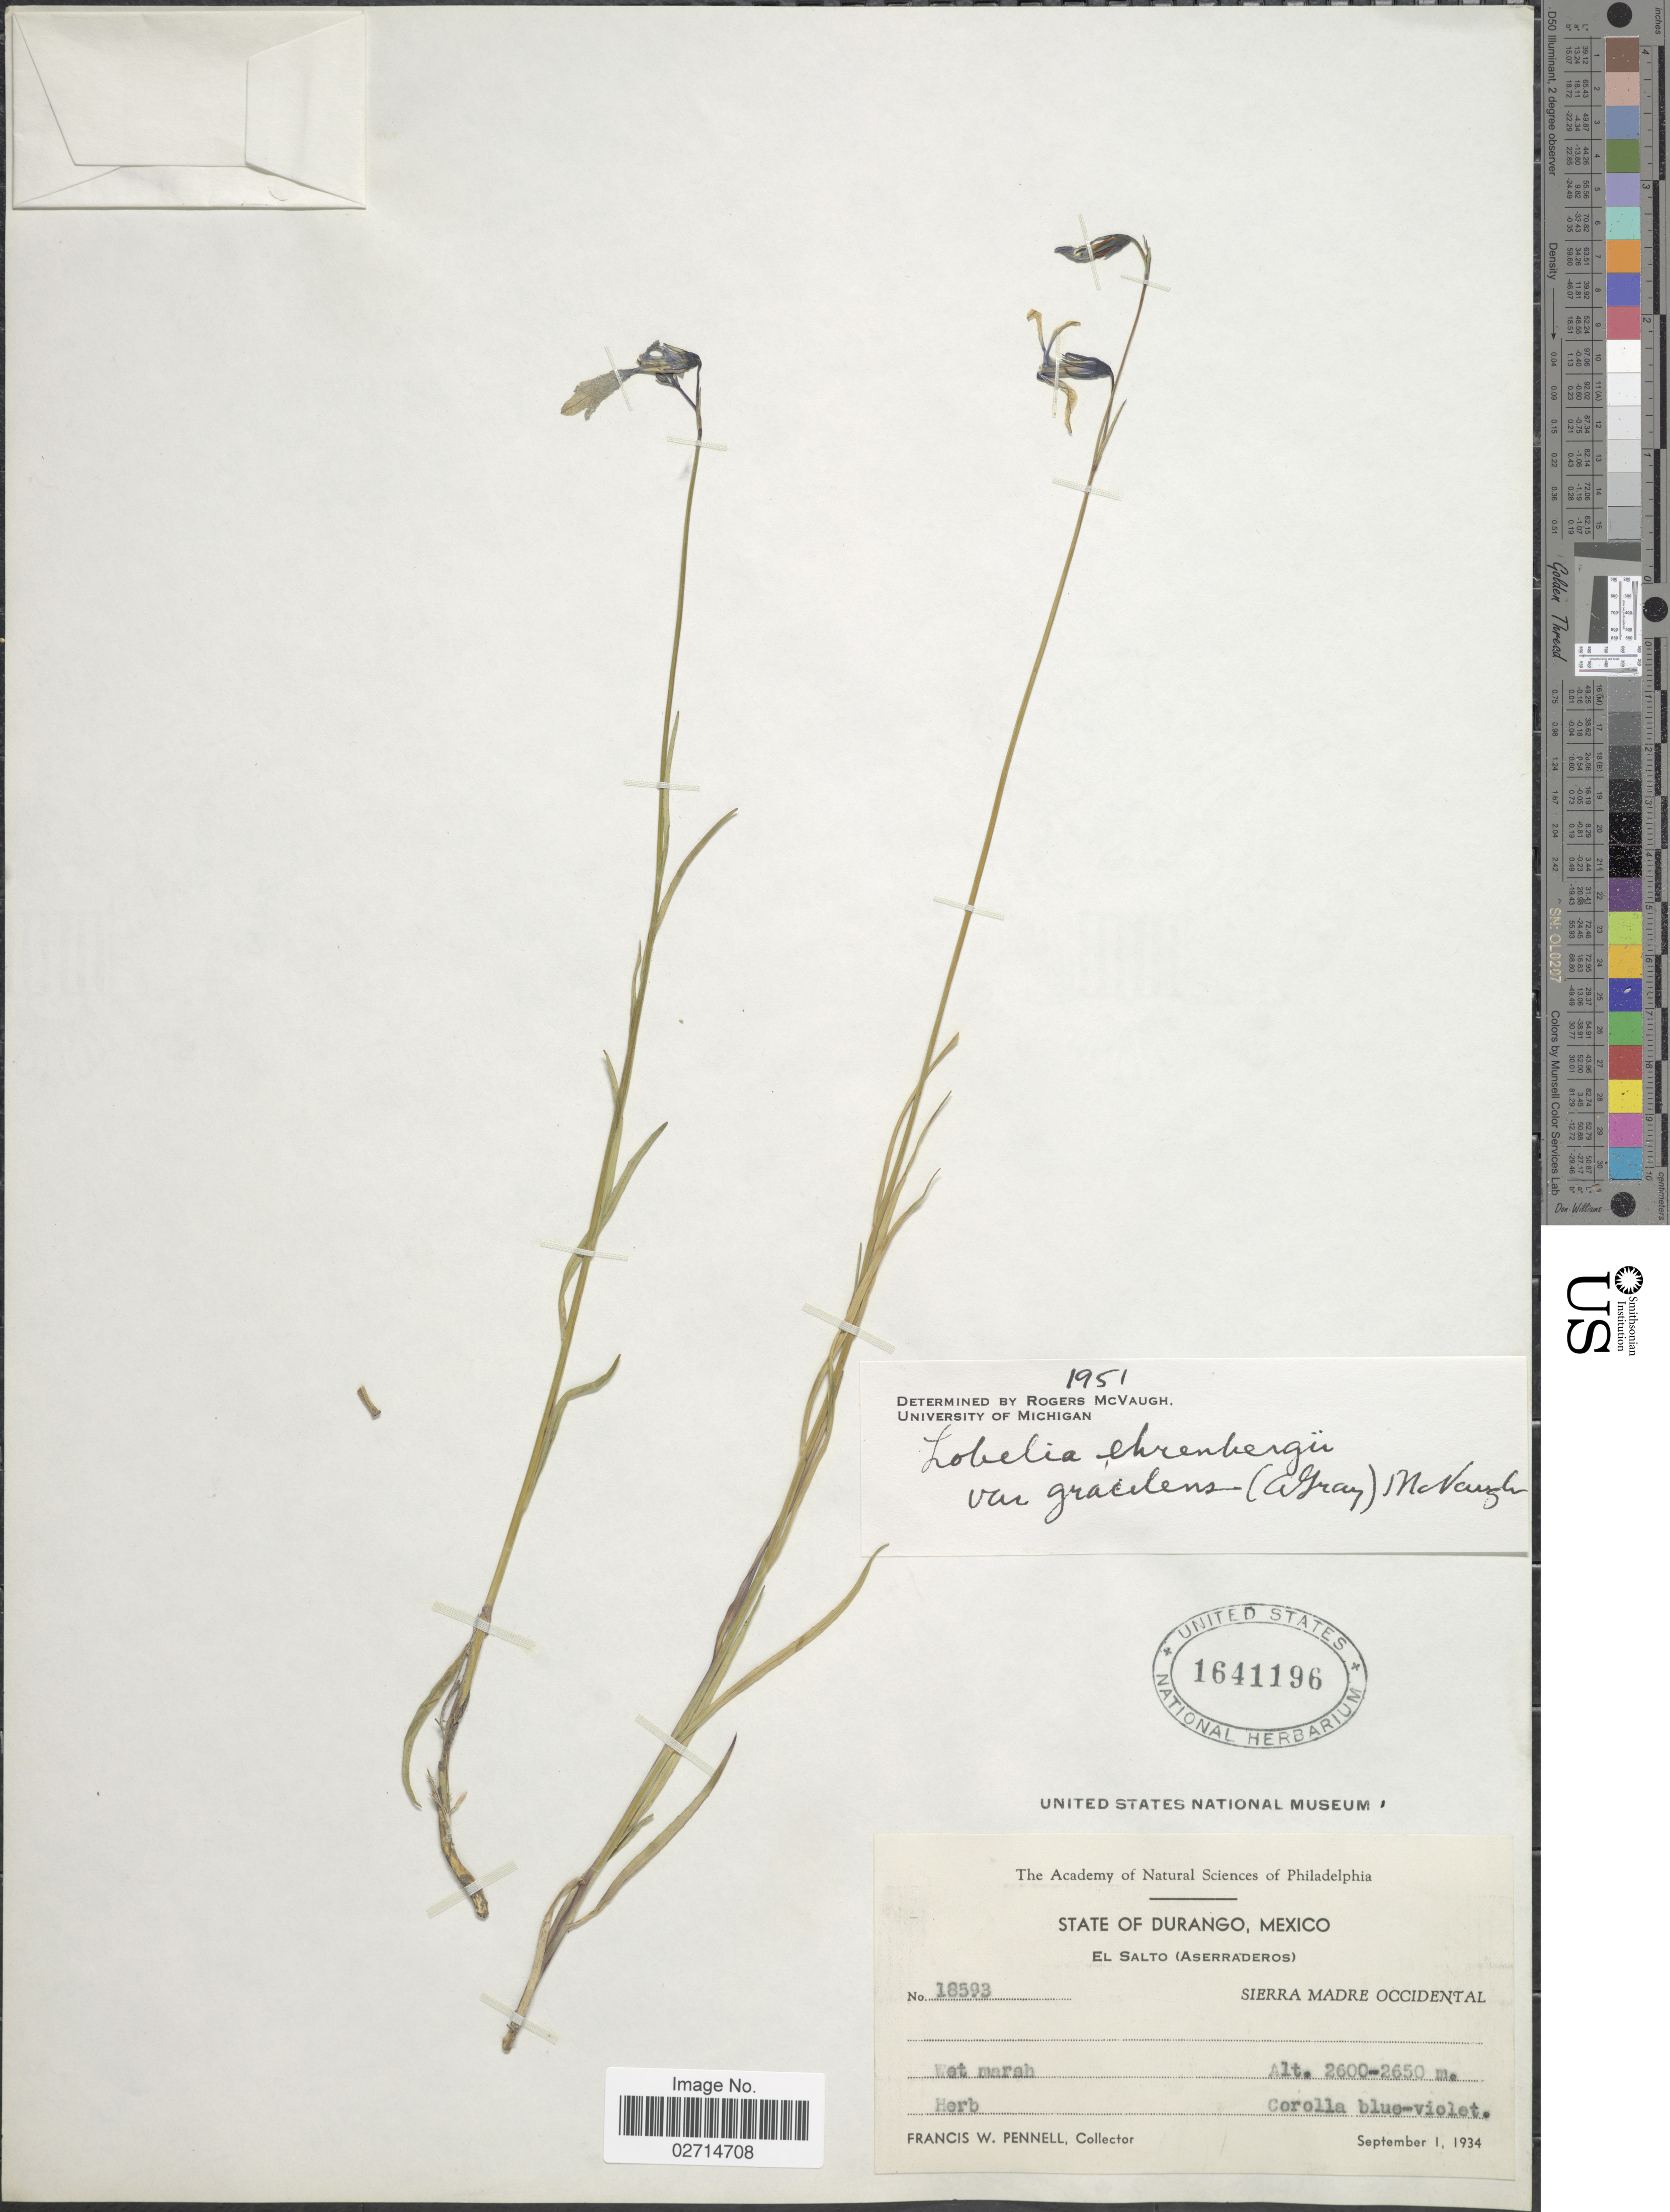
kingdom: Plantae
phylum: Tracheophyta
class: Magnoliopsida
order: Asterales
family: Campanulaceae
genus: Lobelia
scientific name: Lobelia ehrenbergii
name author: Vatke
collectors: F. W. Pennell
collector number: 18593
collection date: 1934-09-01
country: Mexico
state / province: Durango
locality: El Salto (Aserraderos). Sierra Madre Occidental.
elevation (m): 2600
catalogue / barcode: US 1641196